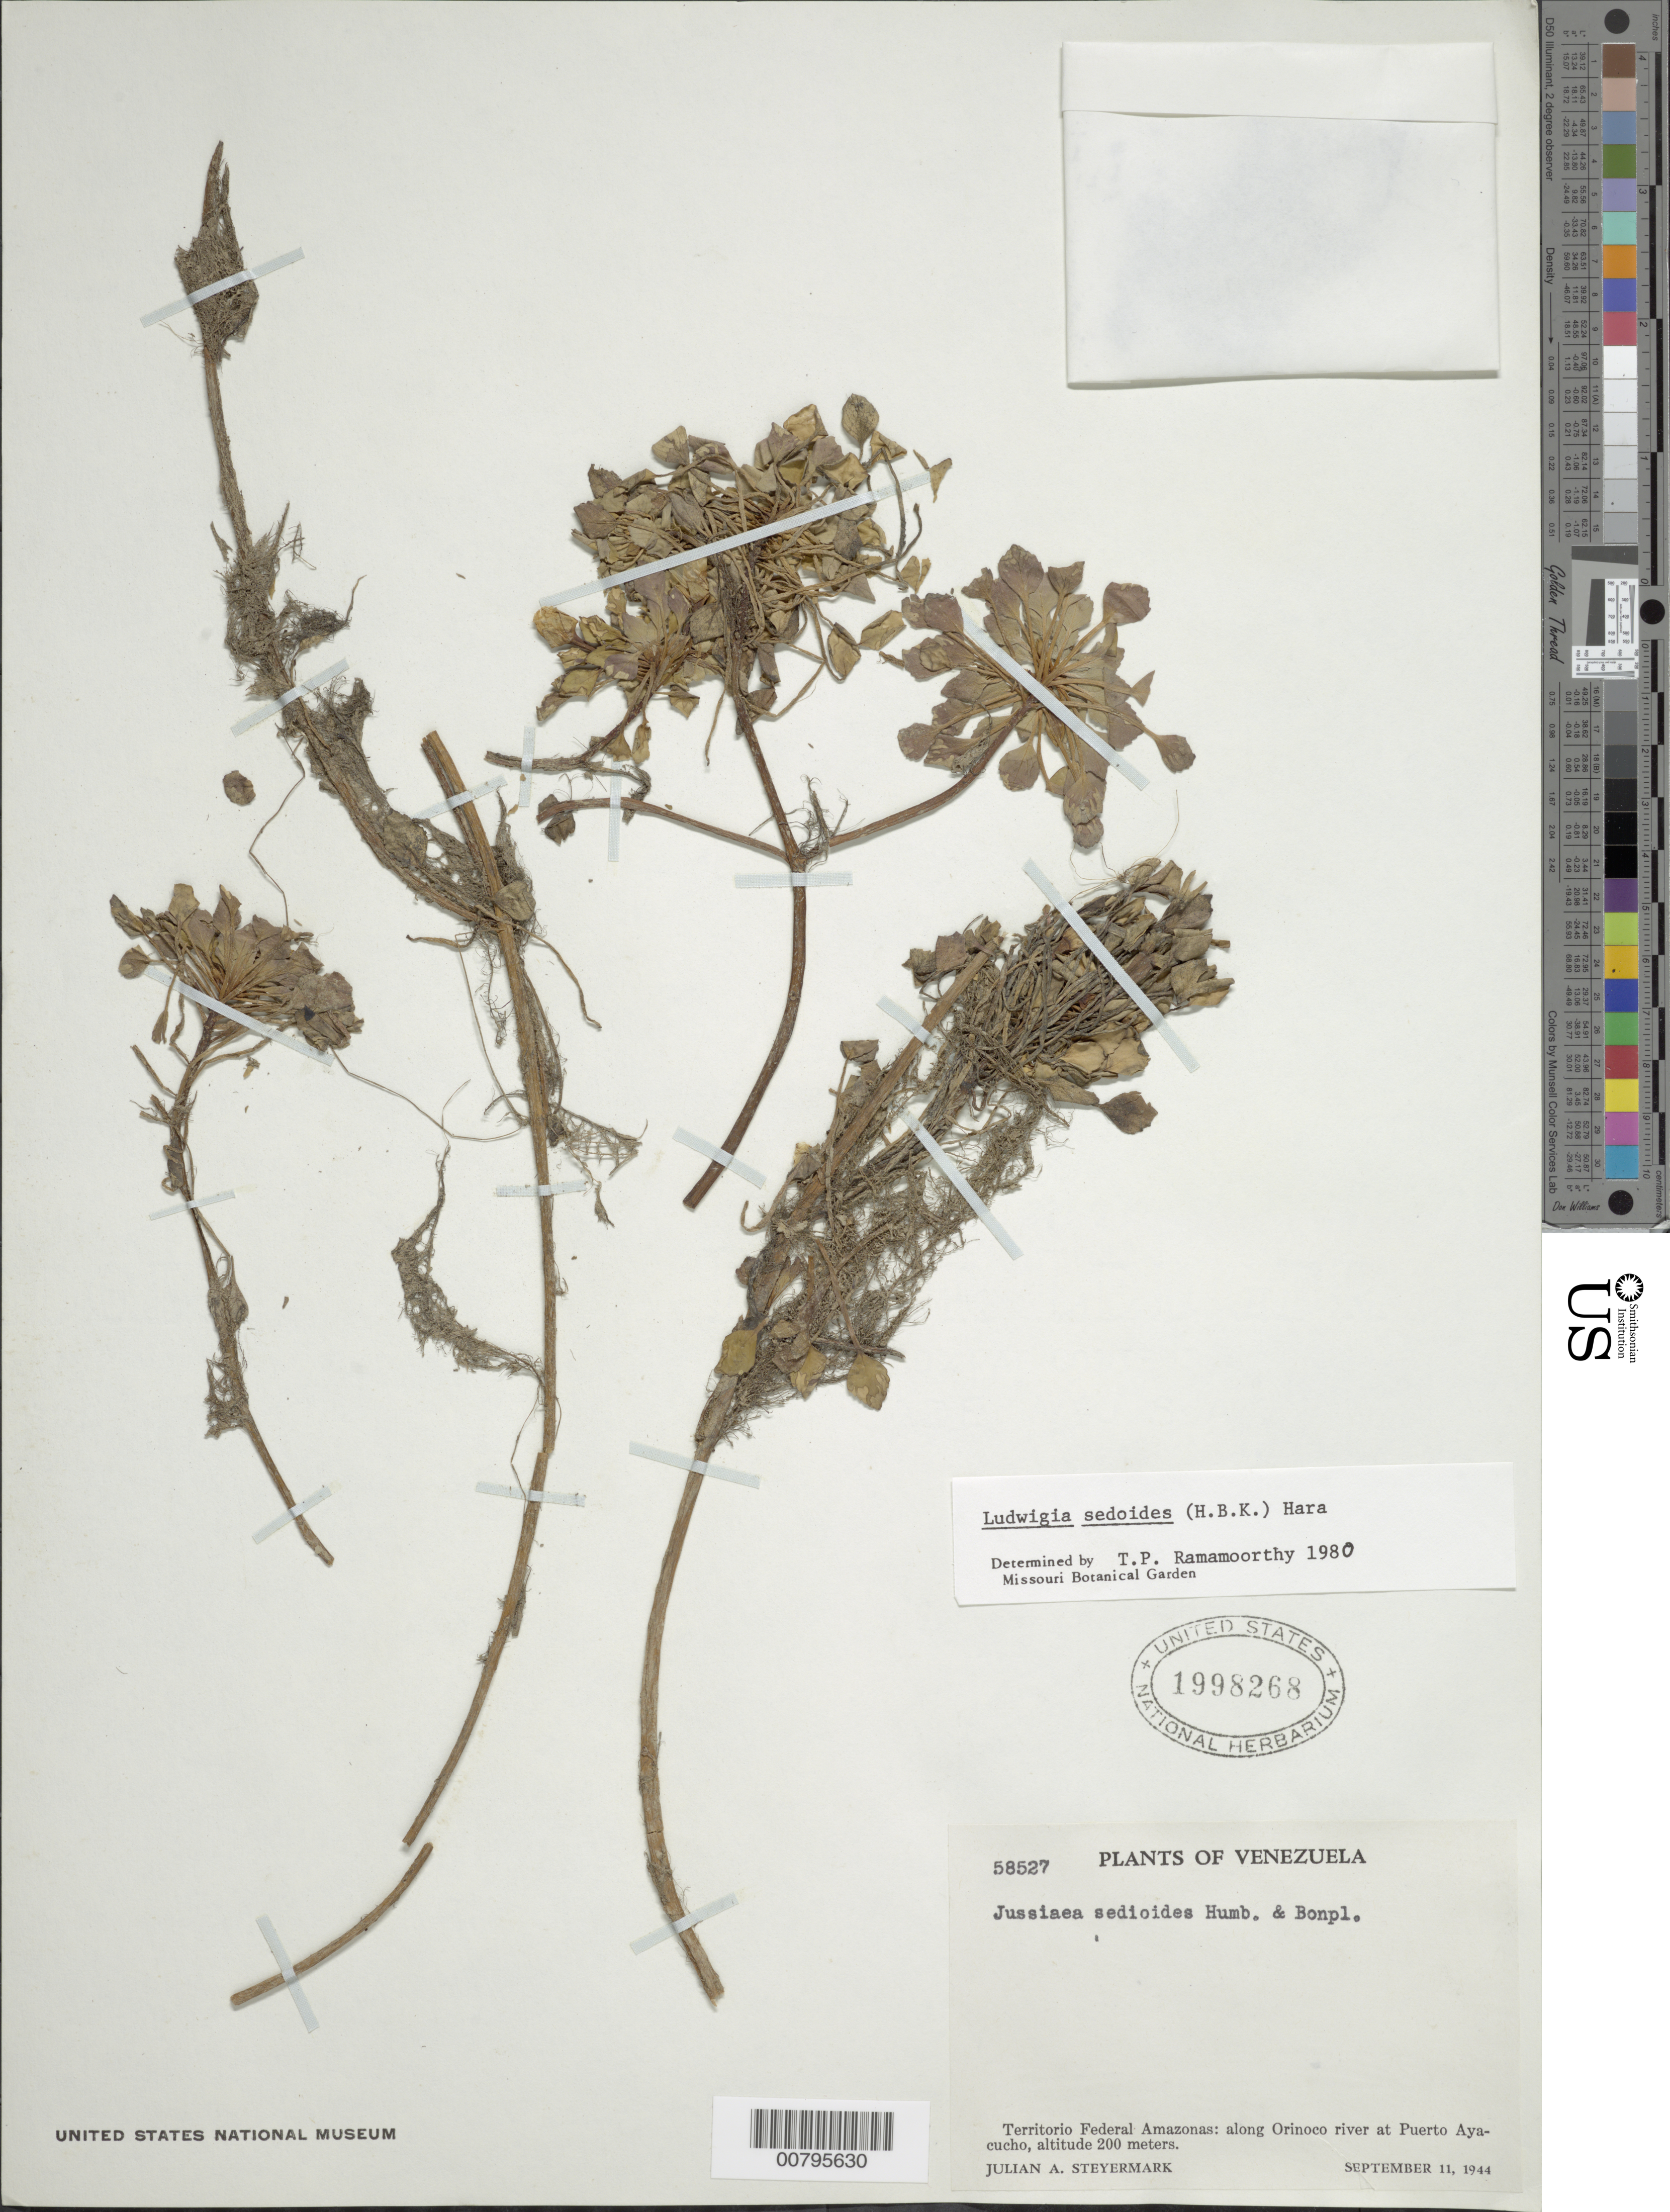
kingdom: Plantae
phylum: Tracheophyta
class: Magnoliopsida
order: Myrtales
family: Onagraceae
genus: Ludwigia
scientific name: Ludwigia sedoides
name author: (Humb. & Bonpl.) H. Hara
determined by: Ramamoorthy, T. P.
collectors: J. Steyermark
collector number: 58527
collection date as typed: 11-Sep-44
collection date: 1944-09-11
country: Venezuela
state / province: Amazonas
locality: Puerto Ayacucho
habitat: Along river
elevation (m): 200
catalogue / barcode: US 1998268